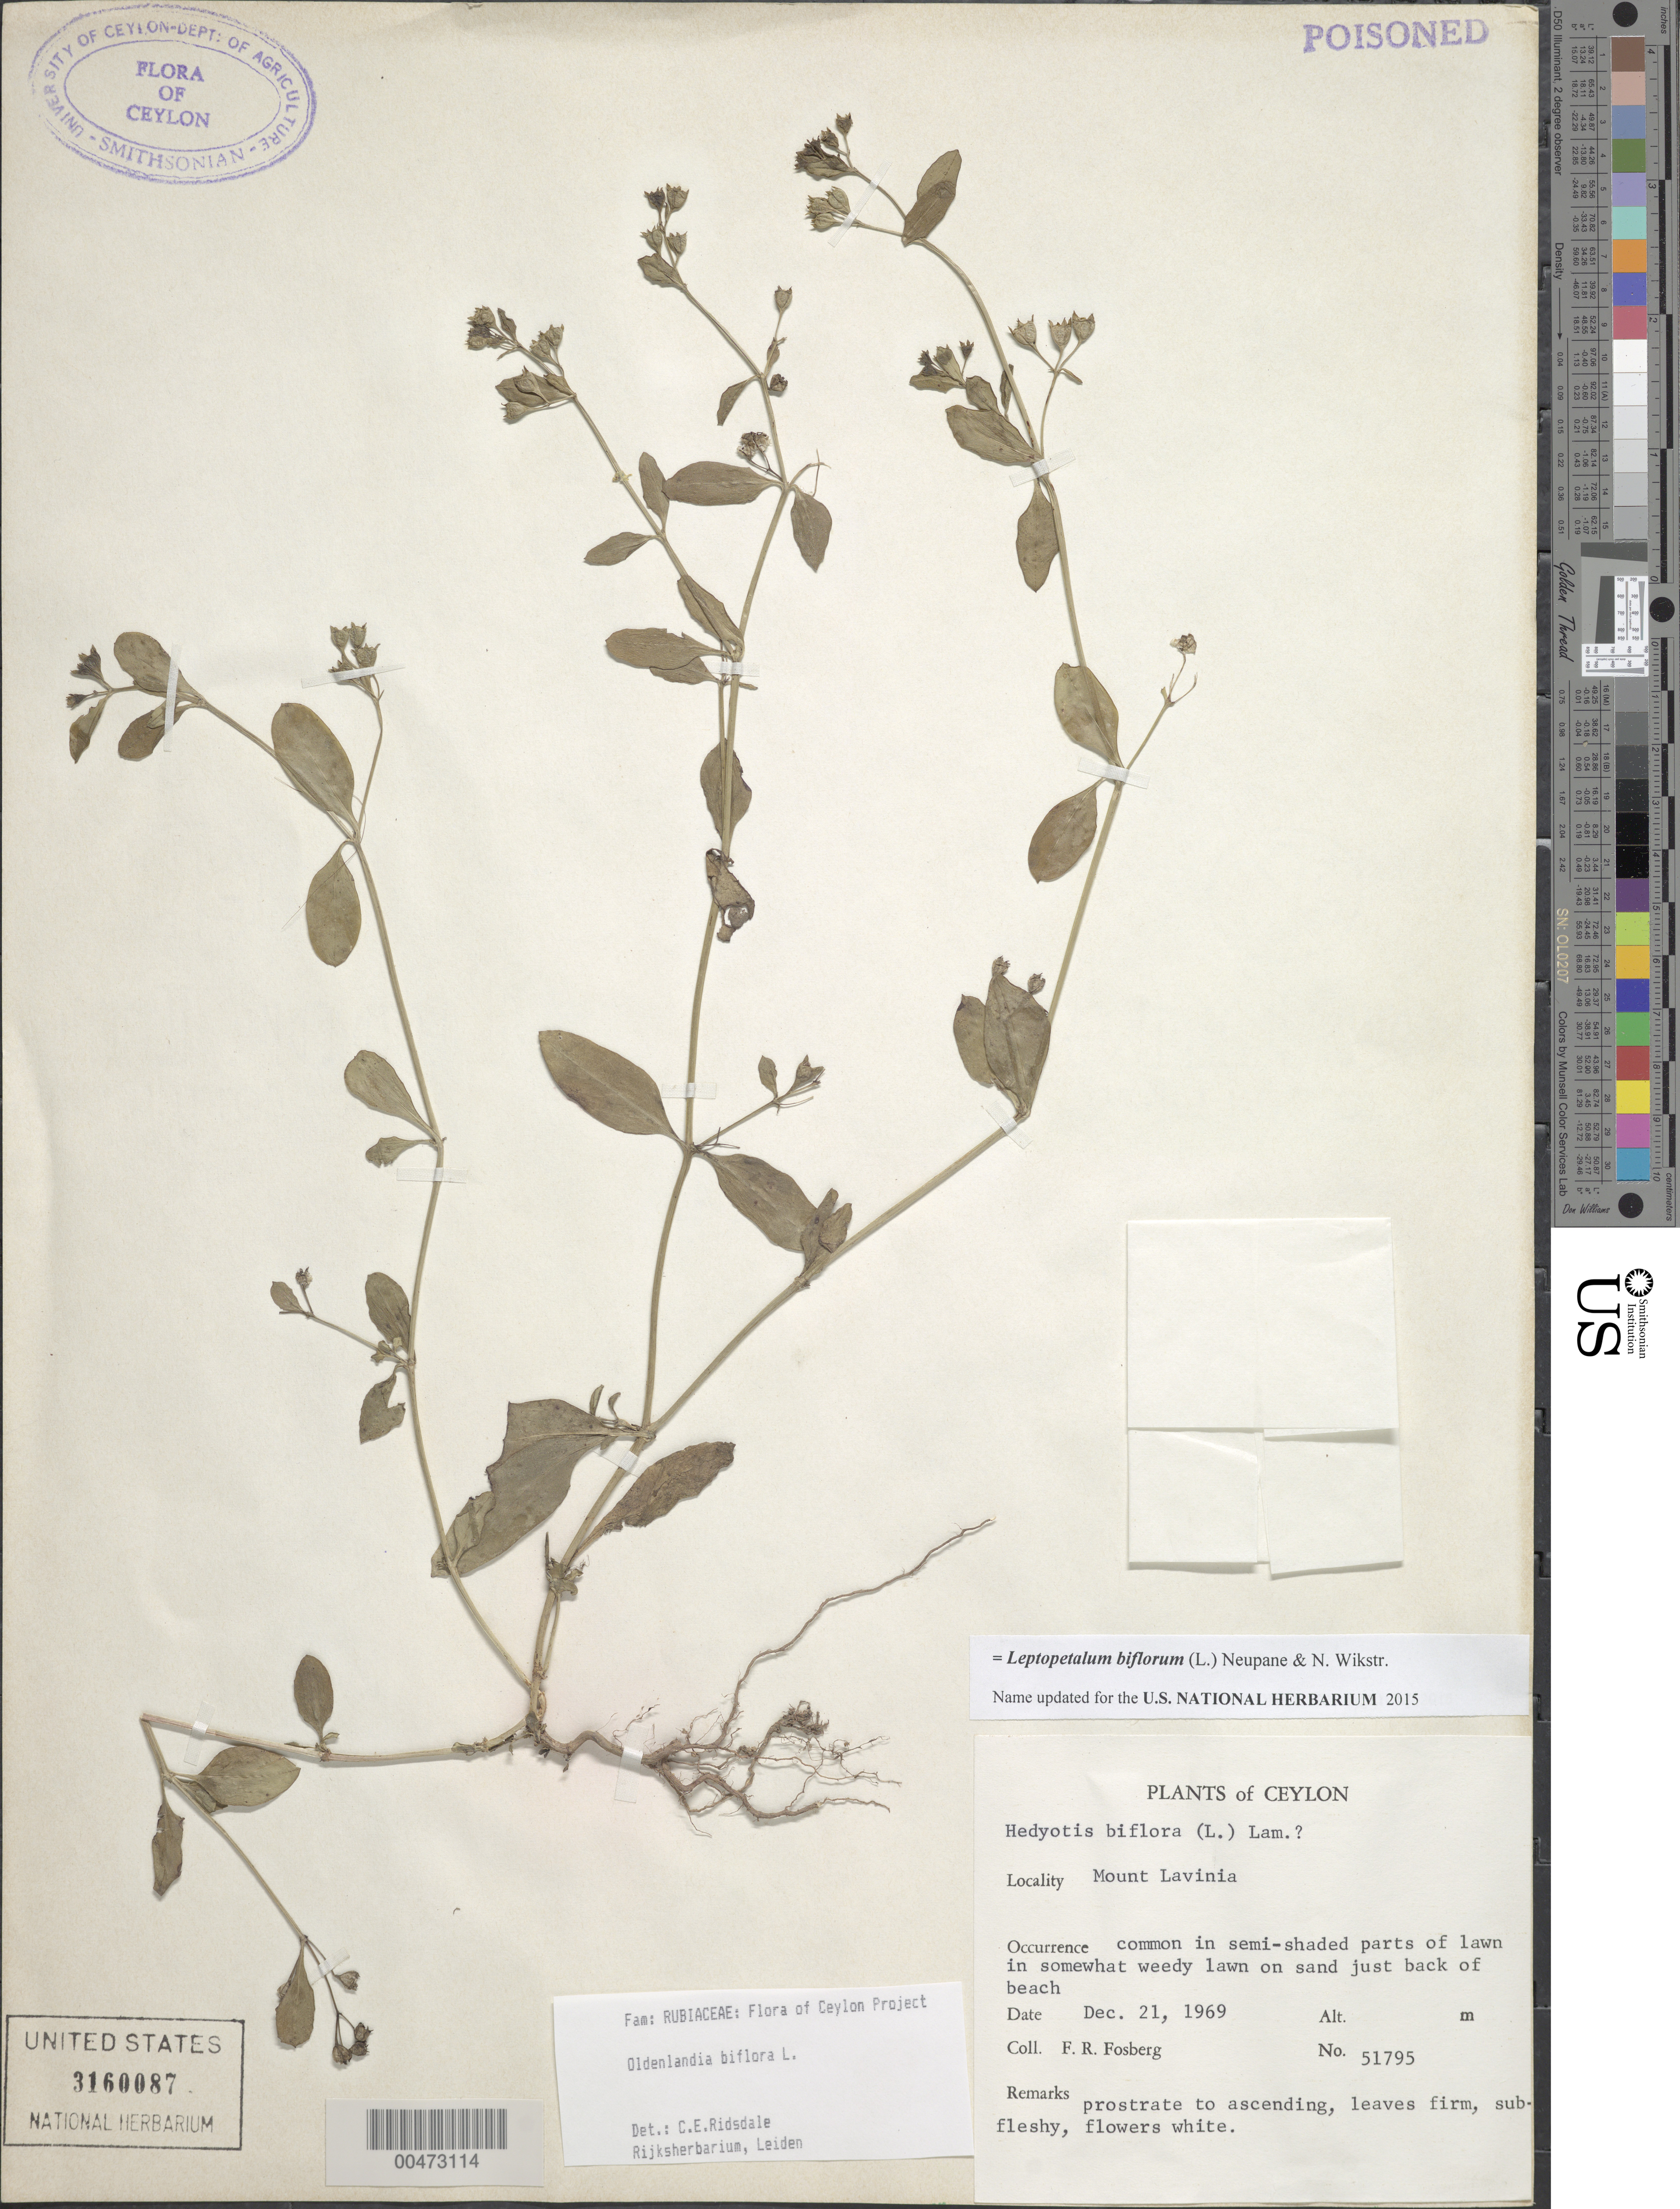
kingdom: Plantae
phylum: Tracheophyta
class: Magnoliopsida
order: Gentianales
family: Rubiaceae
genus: Leptopetalum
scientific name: Leptopetalum biflorum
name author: (L.) Neupane & N. Wikstr.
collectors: F. R. Fosberg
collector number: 51795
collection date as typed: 21 Dec 1969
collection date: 1969-12-21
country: Sri Lanka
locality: Mount Lavinia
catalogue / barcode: US 3160087